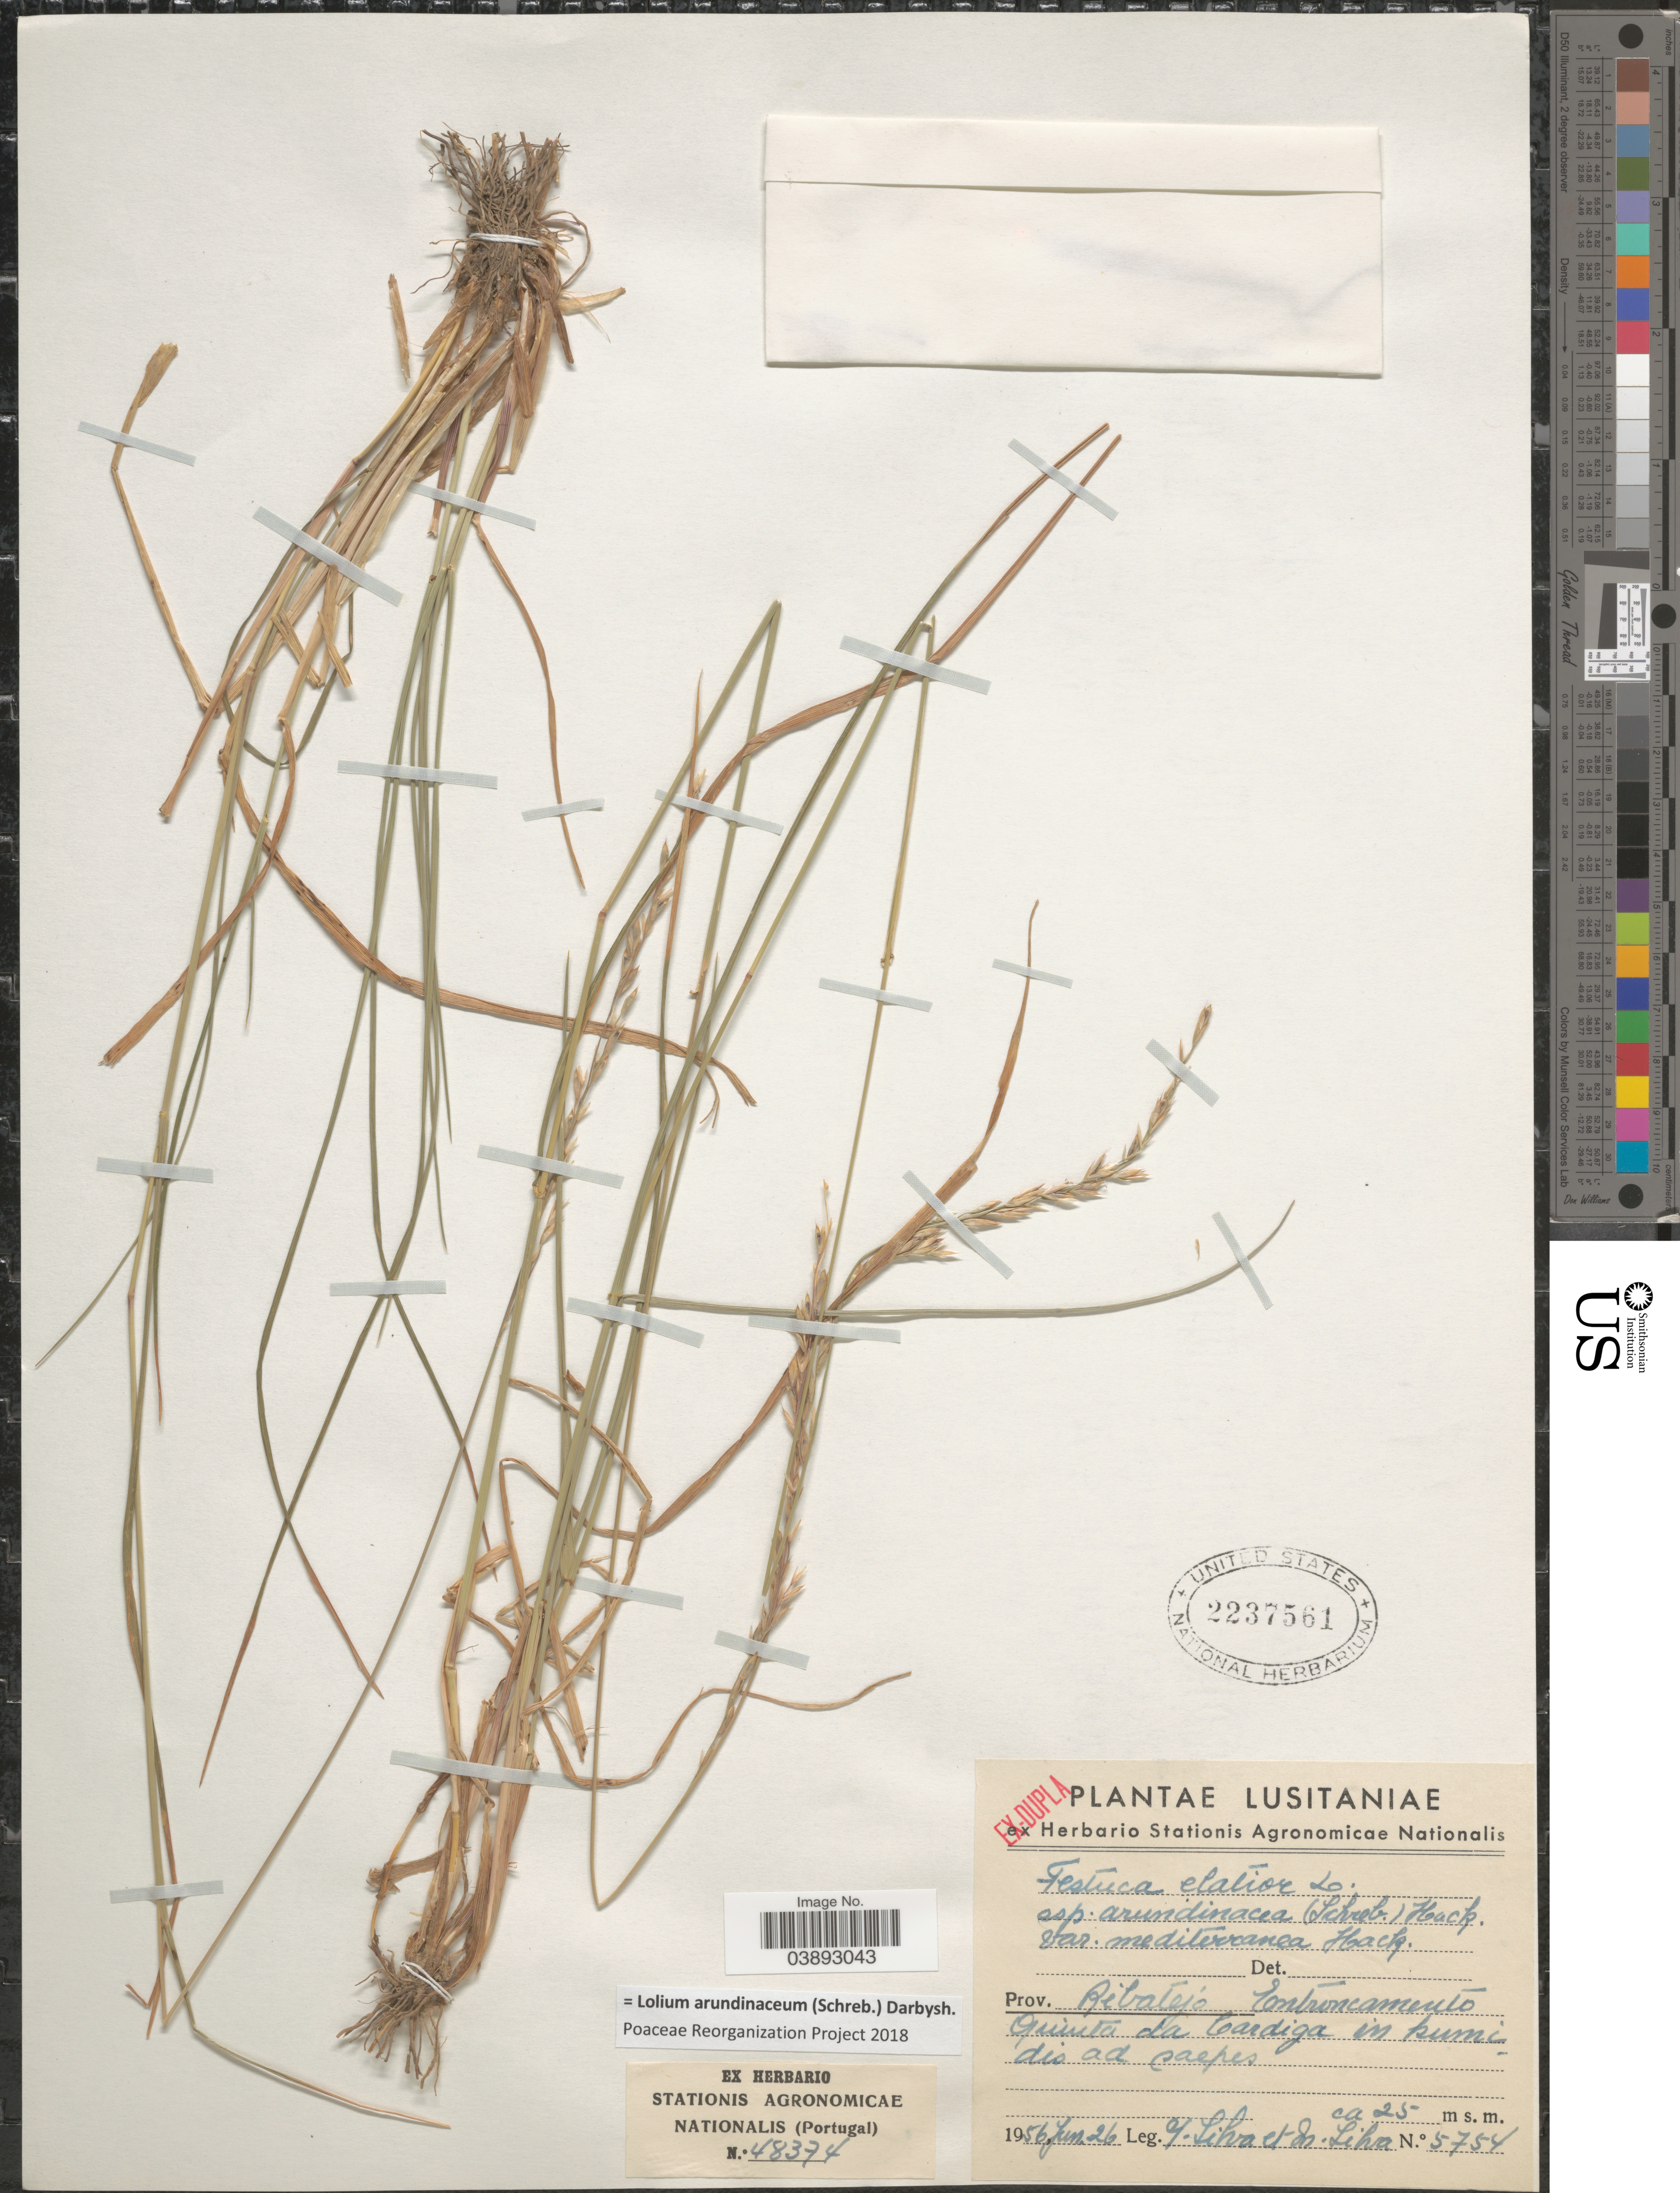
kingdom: Plantae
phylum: Tracheophyta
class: Liliopsida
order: Poales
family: Poaceae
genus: Lolium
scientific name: Lolium arundinaceum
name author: (Schreb.) Darbysh.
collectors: P. Silva & M. Silva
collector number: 5754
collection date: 1956-06-26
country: Portugal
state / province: Santarem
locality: Lusitaniae. Prov. Ribatejo. Entroncamento quinta da Cardiga in humidis ad caepes. [interpreted]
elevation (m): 25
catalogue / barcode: US 2237561